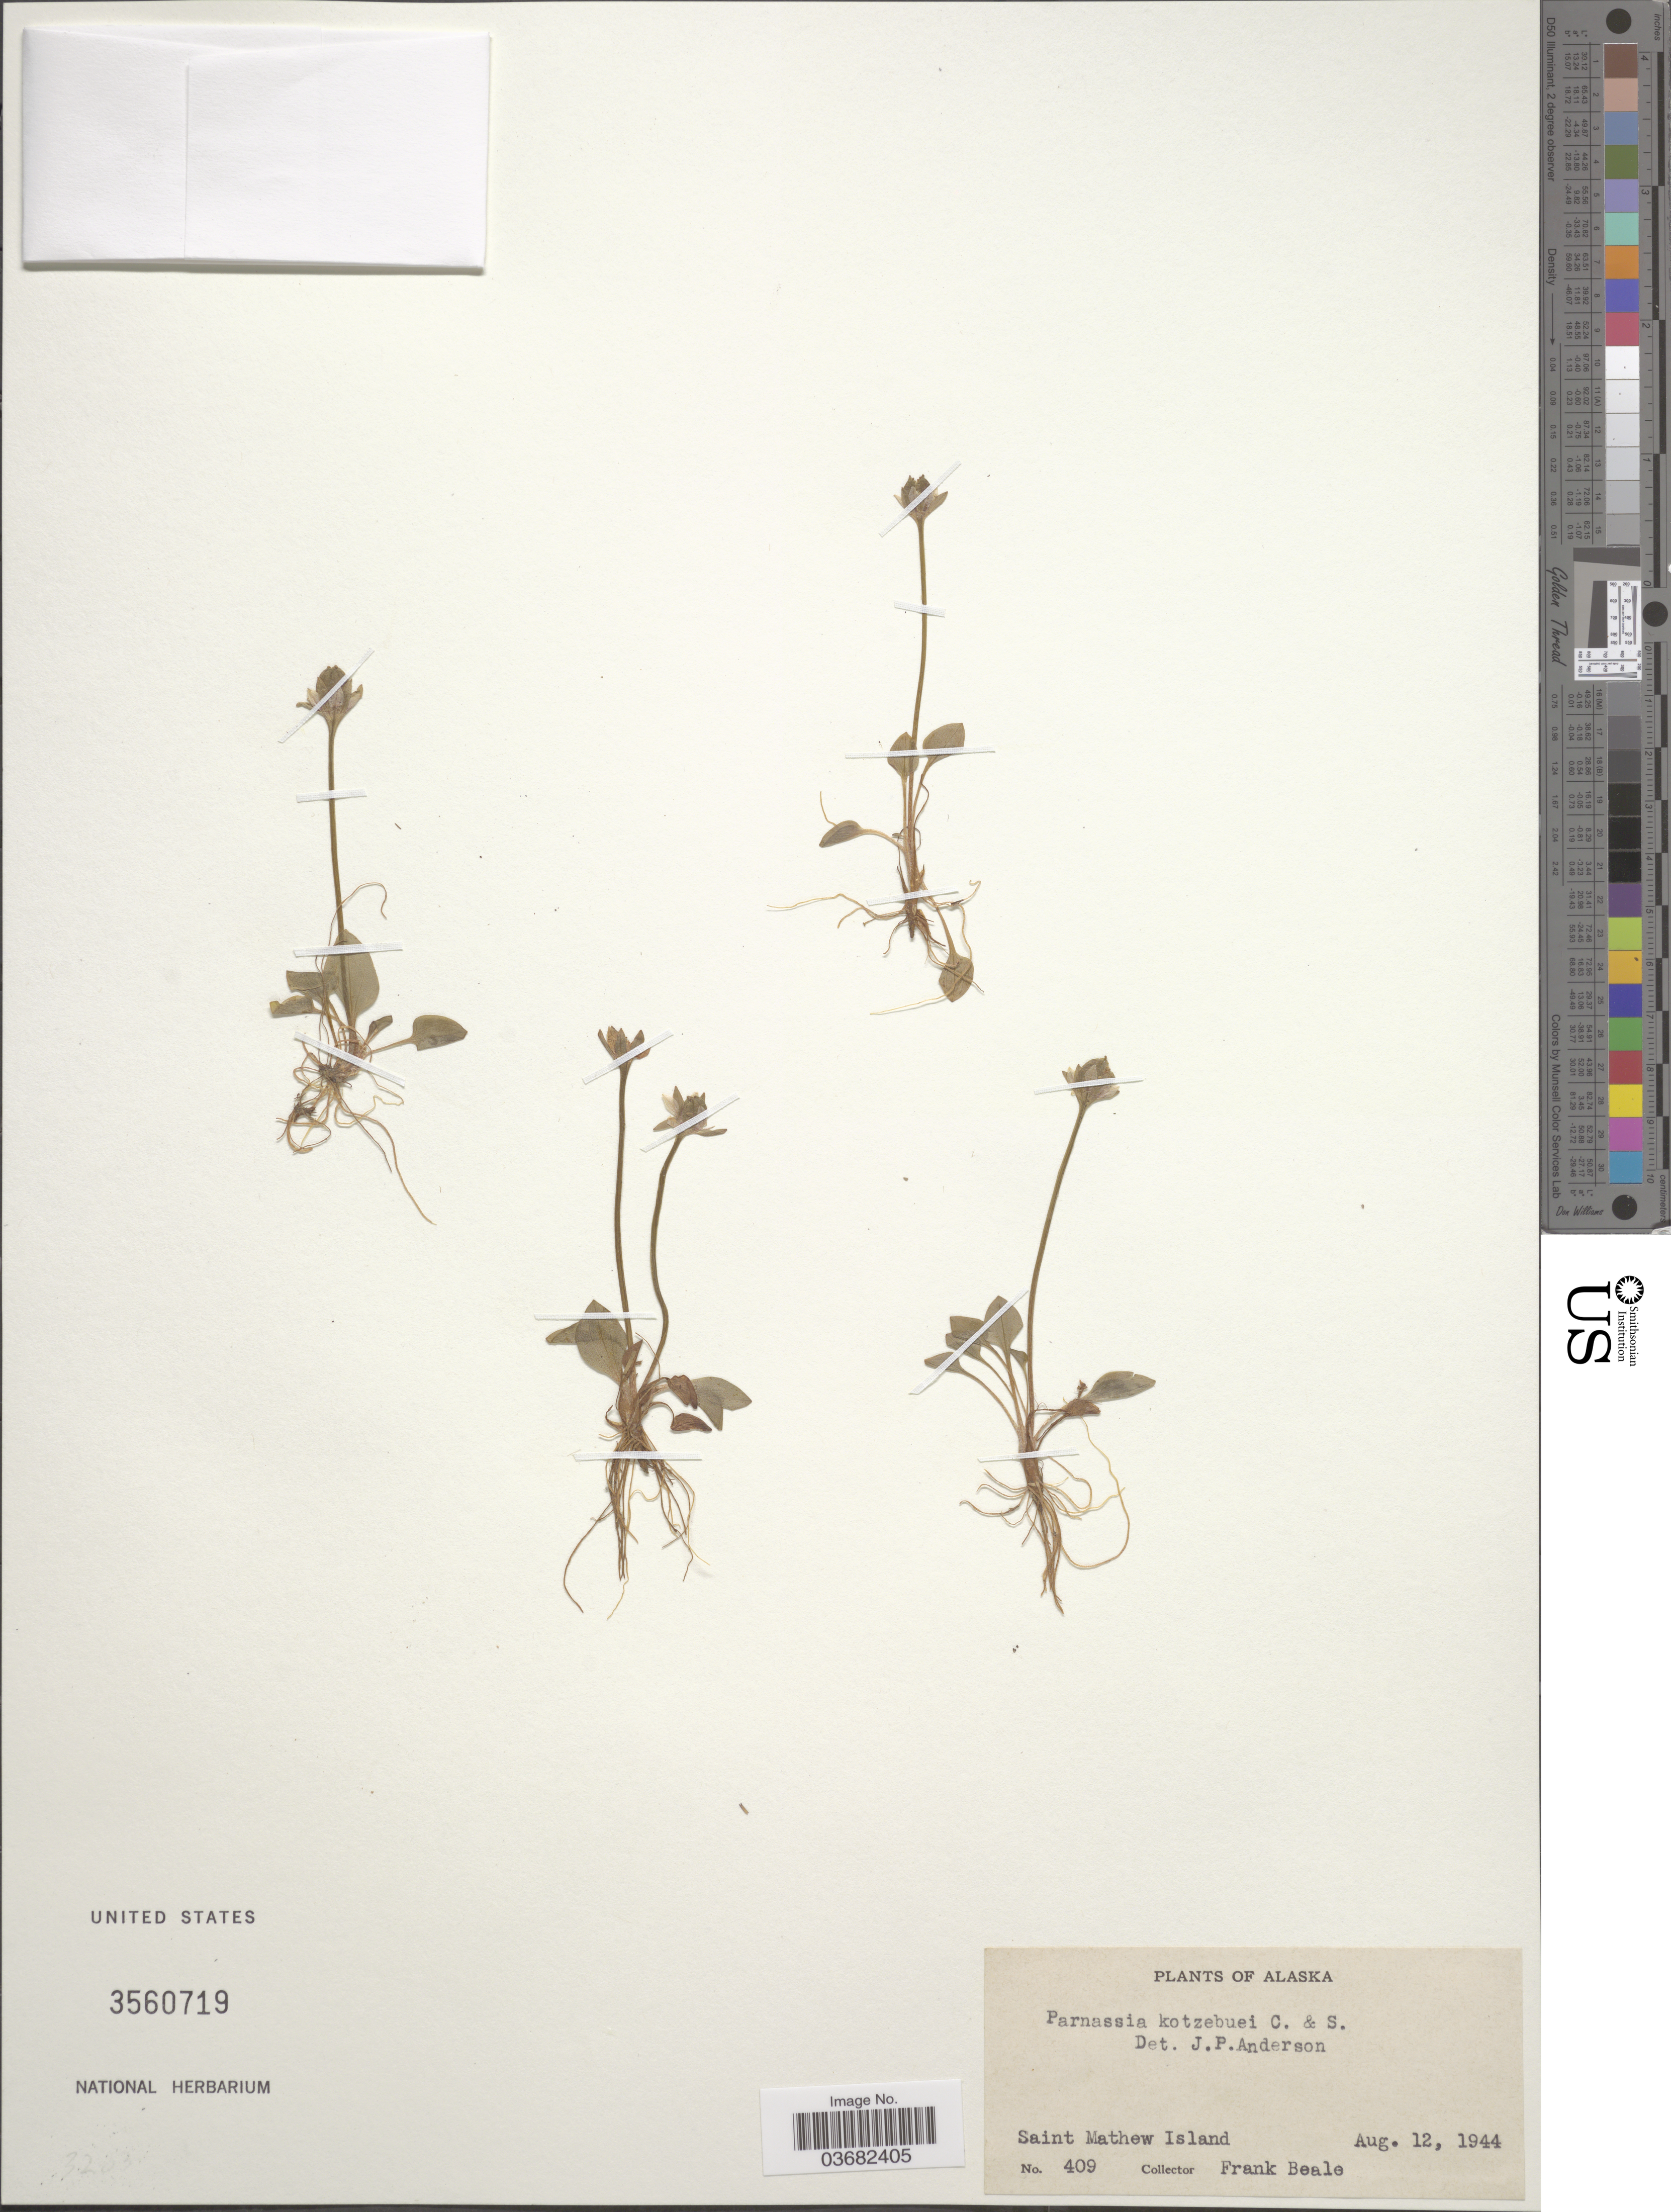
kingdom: Plantae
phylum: Tracheophyta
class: Magnoliopsida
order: Celastrales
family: Parnassiaceae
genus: Parnassia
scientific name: Parnassia kotzebuei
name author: Cham. ex Spreng.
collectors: F. Beale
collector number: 409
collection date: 1944-08-12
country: United States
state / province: Alaska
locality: Saint Mathew Island.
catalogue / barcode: US 3560719